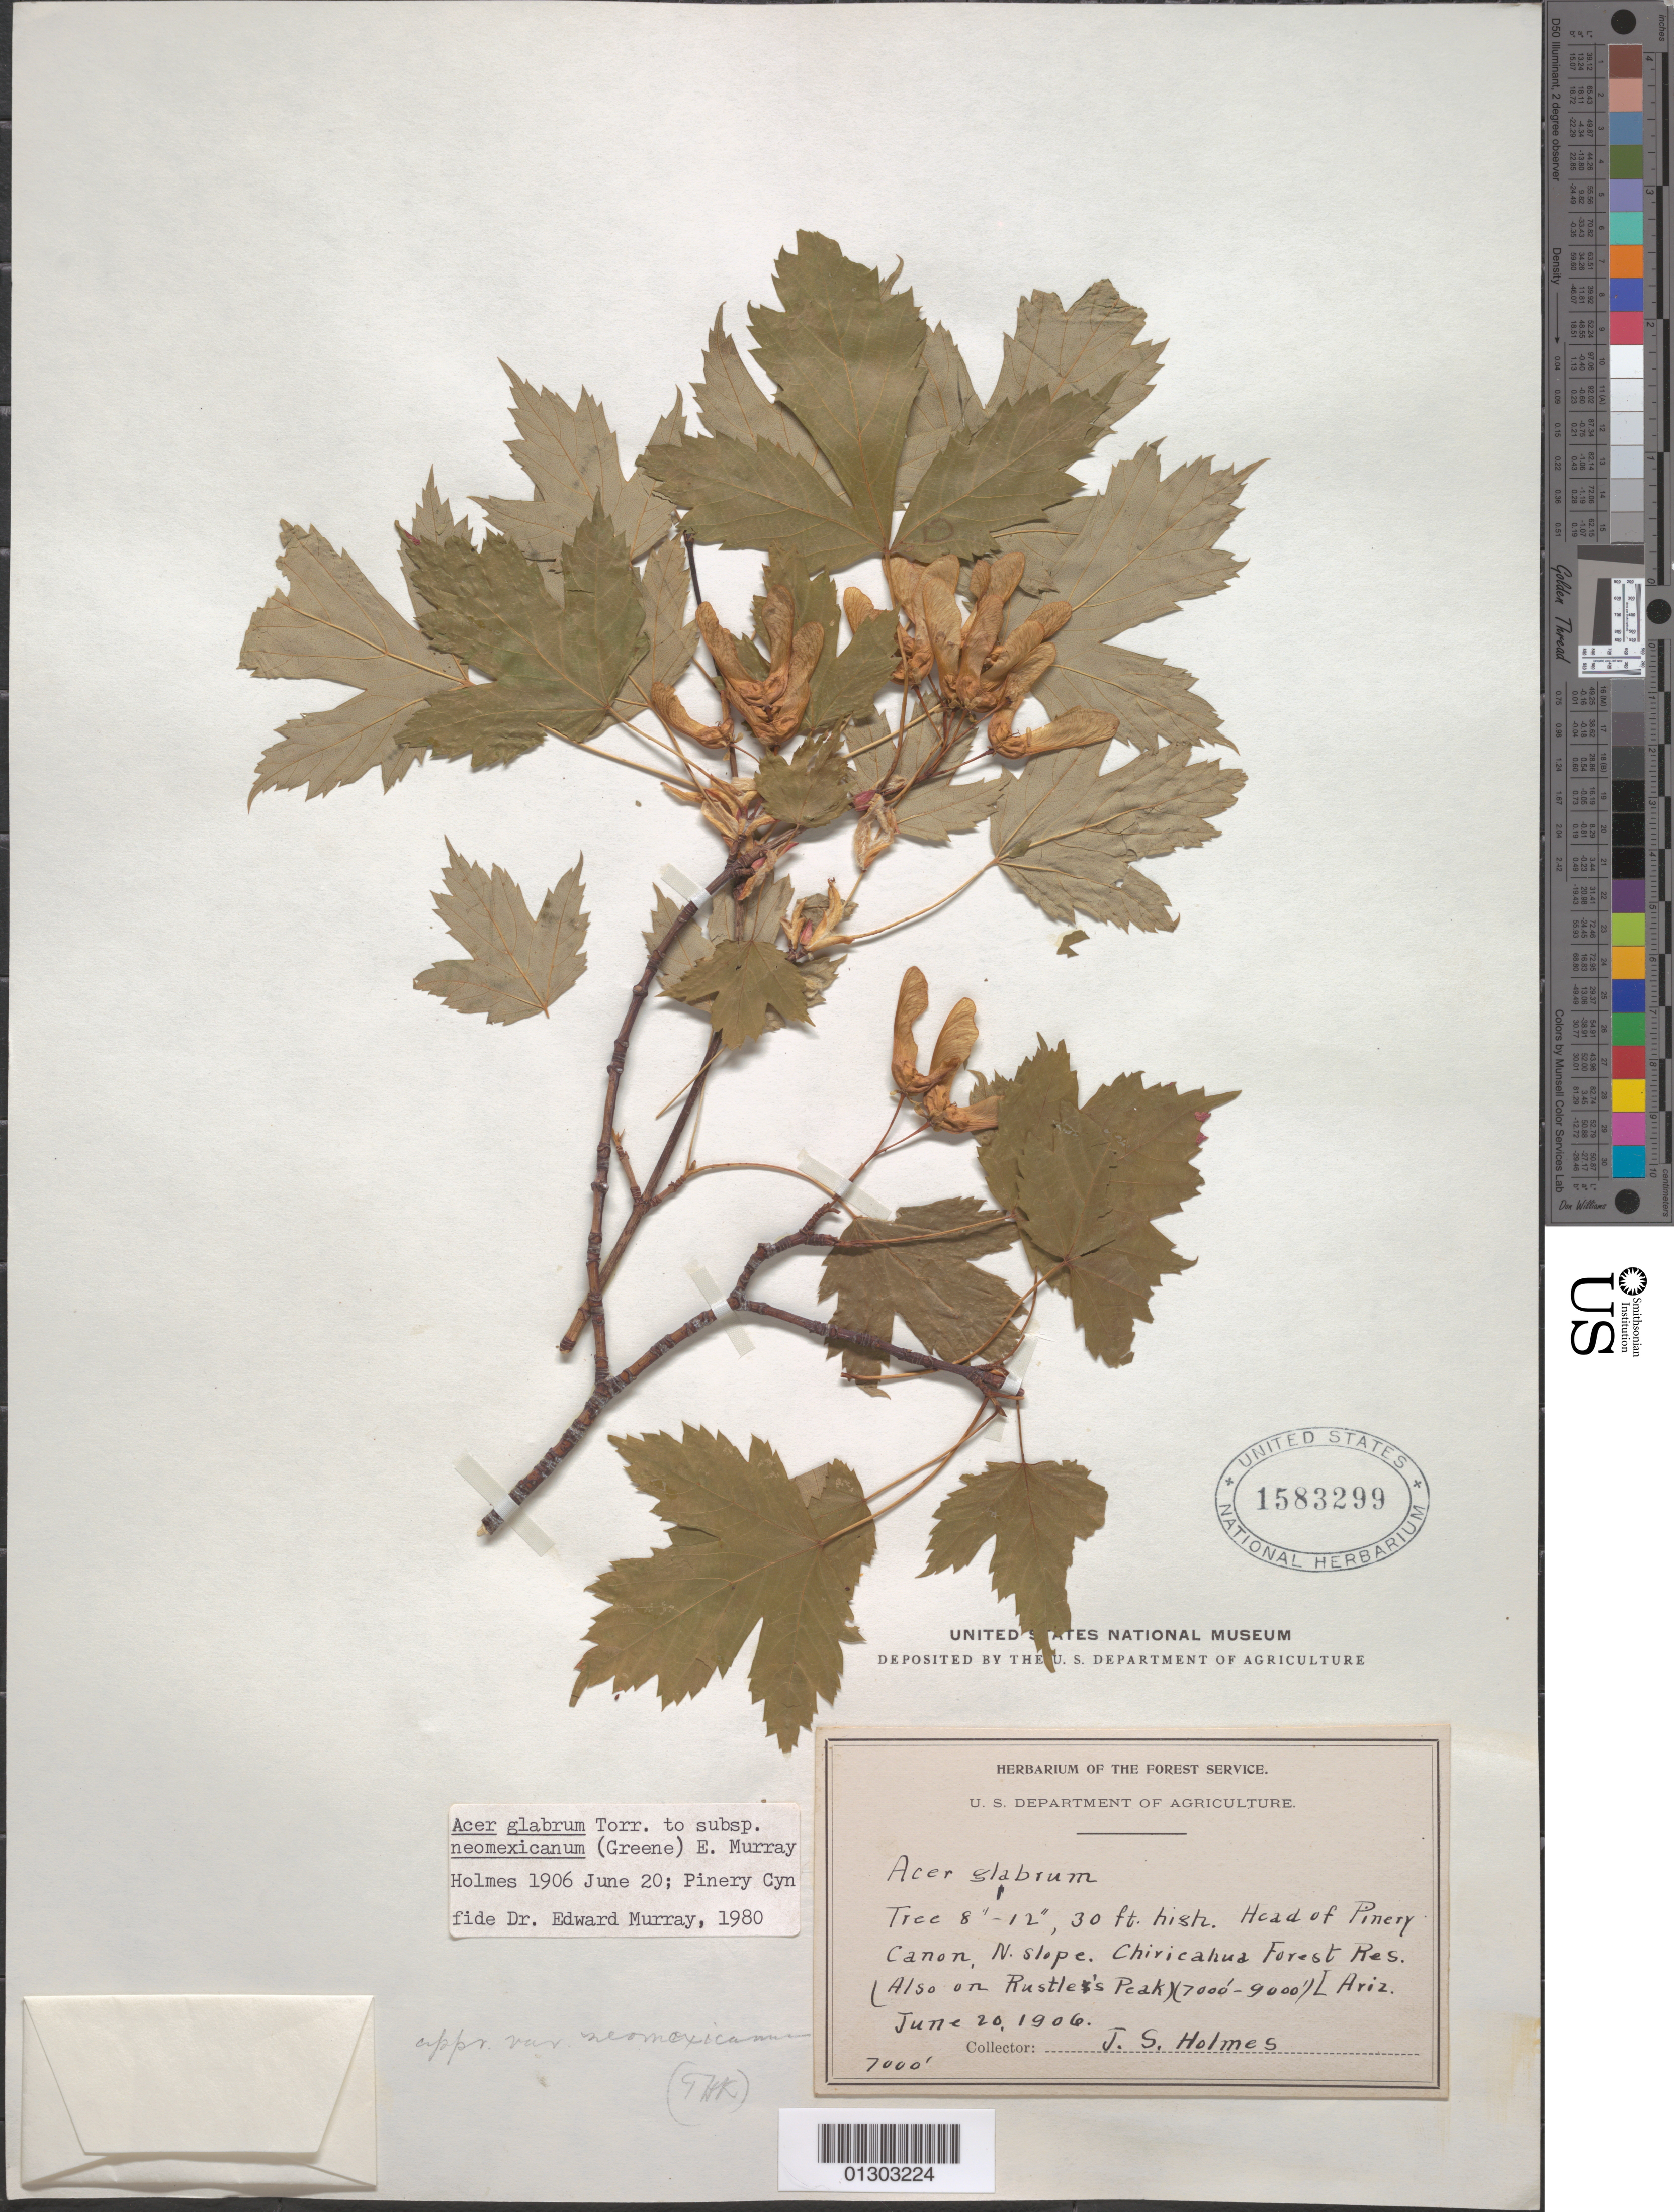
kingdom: Plantae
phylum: Tracheophyta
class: Magnoliopsida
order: Sapindales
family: Sapindaceae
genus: Acer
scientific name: Acer glabrum subsp. neomexicanum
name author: (Greene) A.E. Murray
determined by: Murray, Edward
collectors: J. Holmes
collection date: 1906-06-20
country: United States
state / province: Arizona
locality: Chiricahua Forest Reserve [Coronado National Forest], head of Pinry Canon, N. slope. (Also on Rustle's Peak.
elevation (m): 2134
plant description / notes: Leaf sample given to Paleobiology for Cleared Leaf Collection.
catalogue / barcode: US 1583299